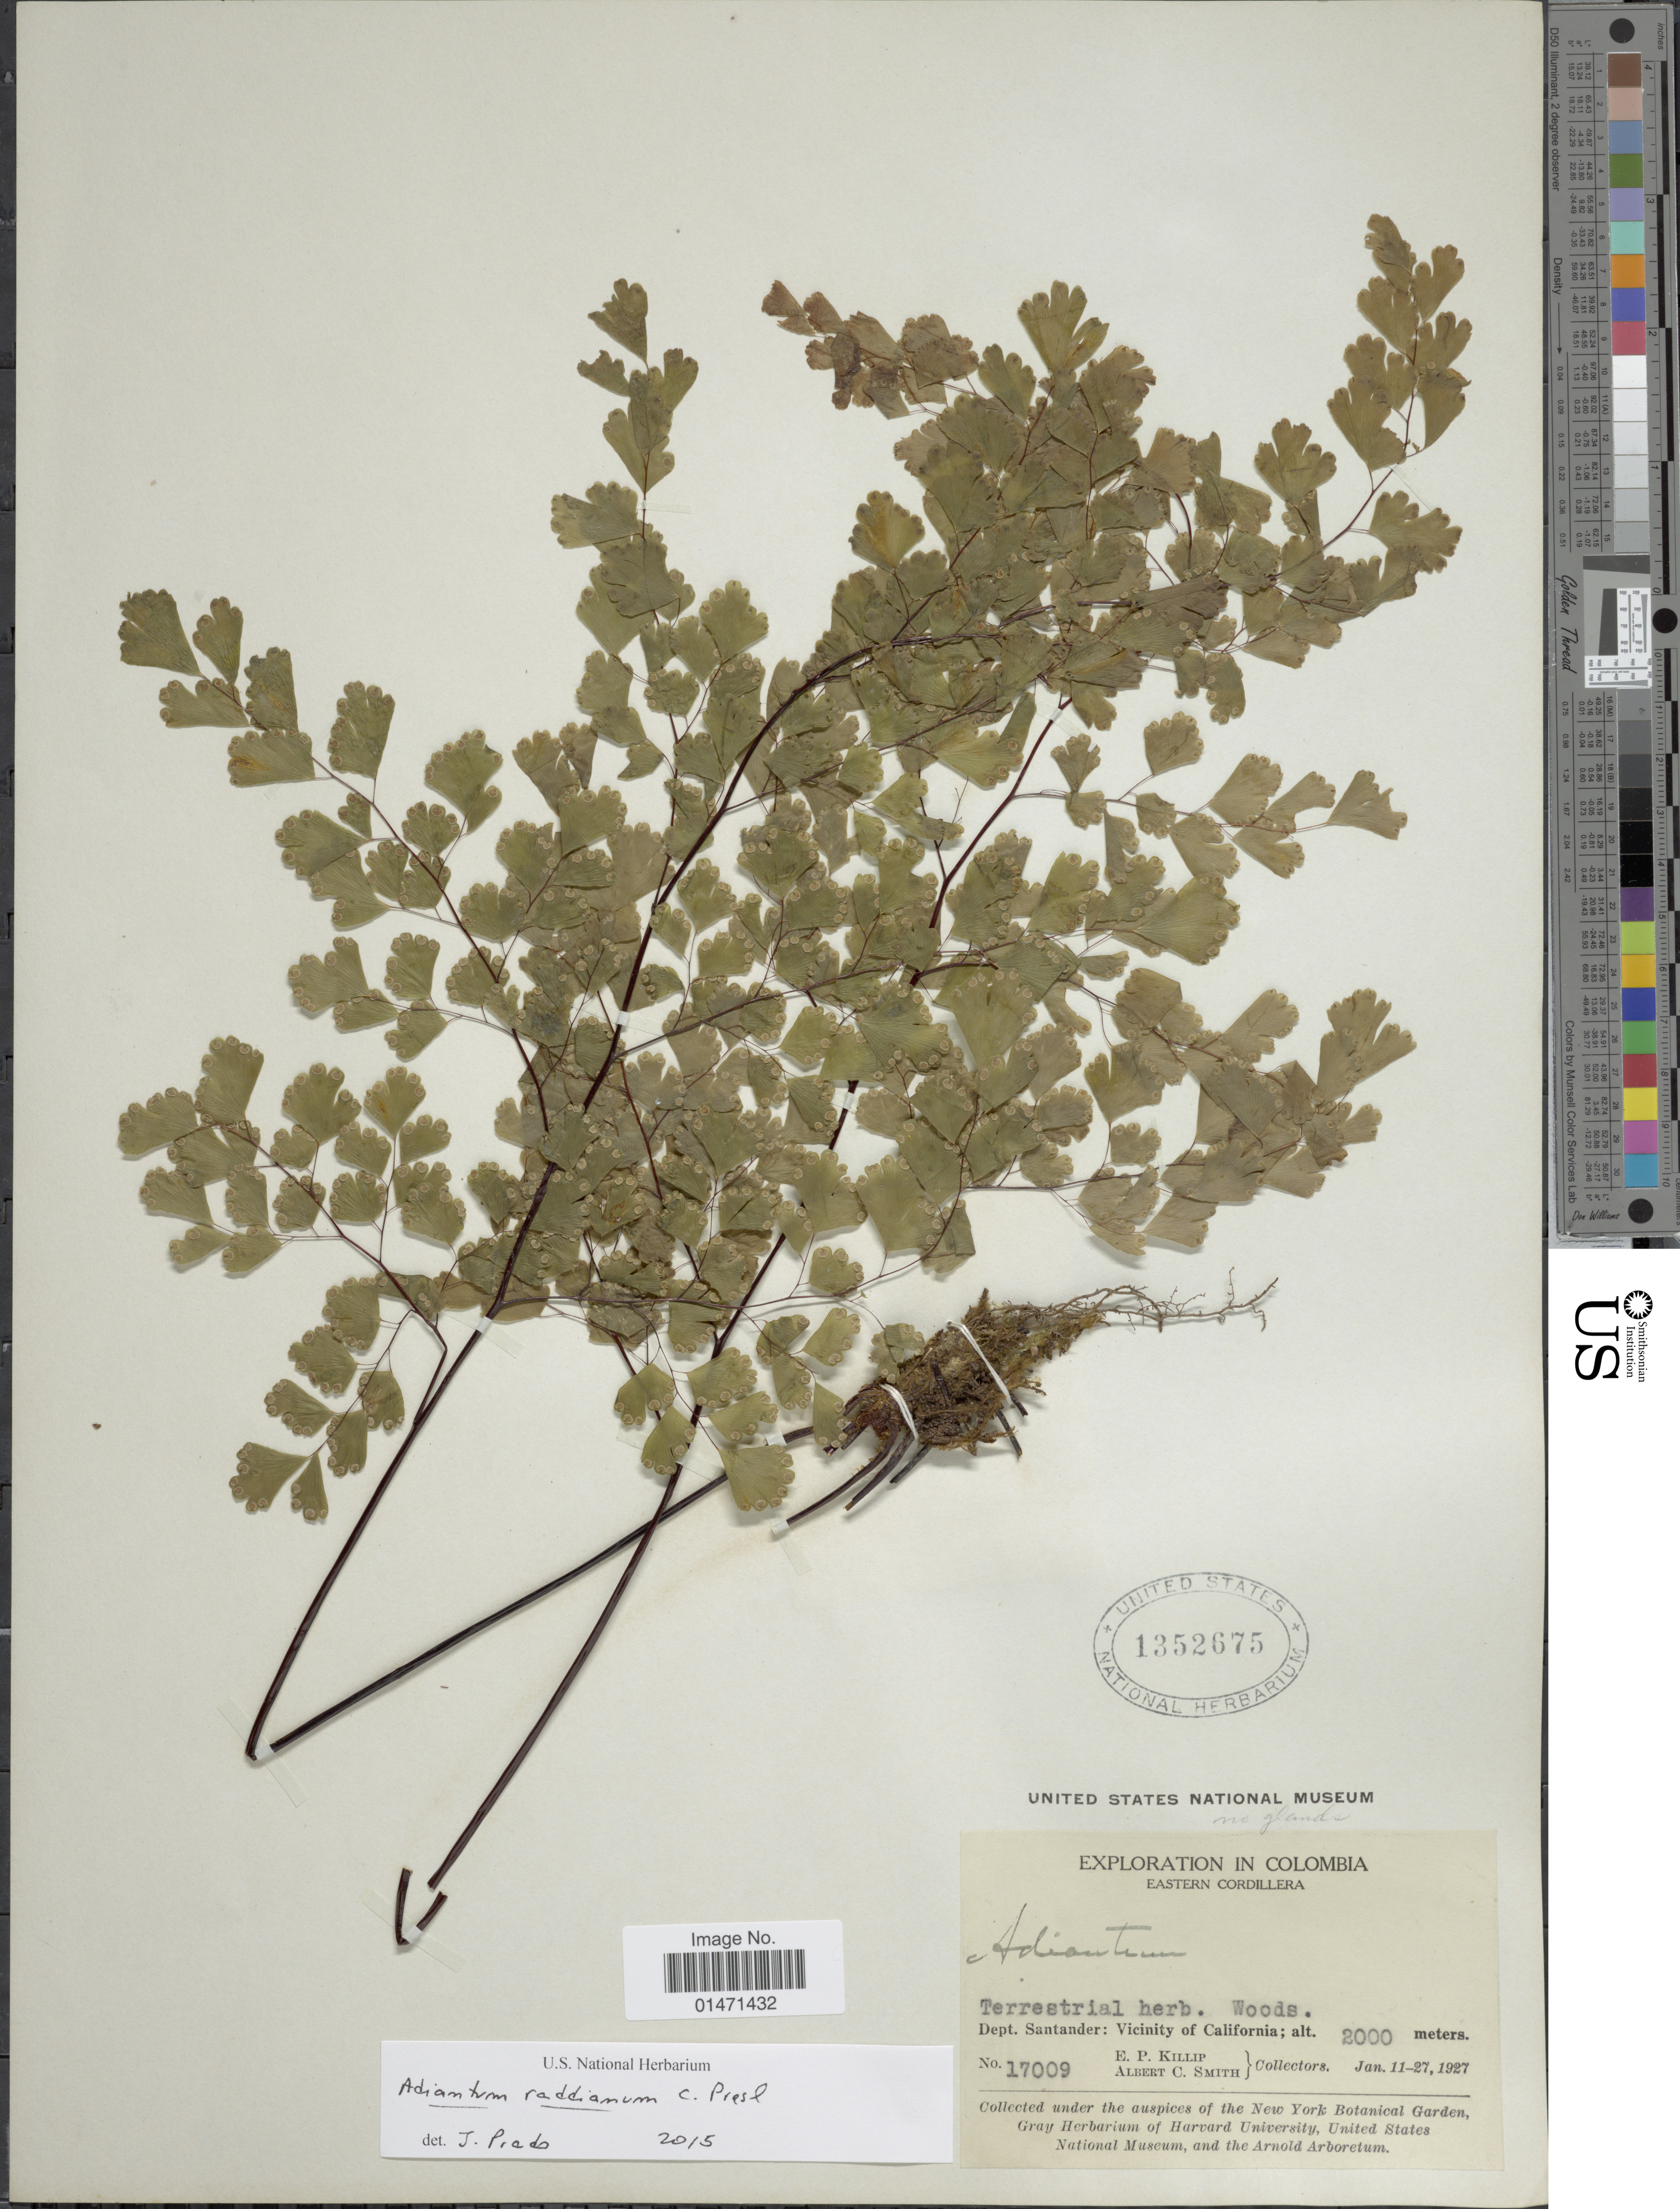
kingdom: Plantae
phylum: Tracheophyta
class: Polypodiopsida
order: Polypodiales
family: Pteridaceae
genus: Adiantum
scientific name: Adiantum raddianum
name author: C. Presl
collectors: E. P. Killip & A. C. Smith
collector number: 17009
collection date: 1927-01-11/1927-01-27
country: Colombia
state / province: Santander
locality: Eastern Cordillera, Dept. Santander:Vicinity of California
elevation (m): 2000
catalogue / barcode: US 1352675